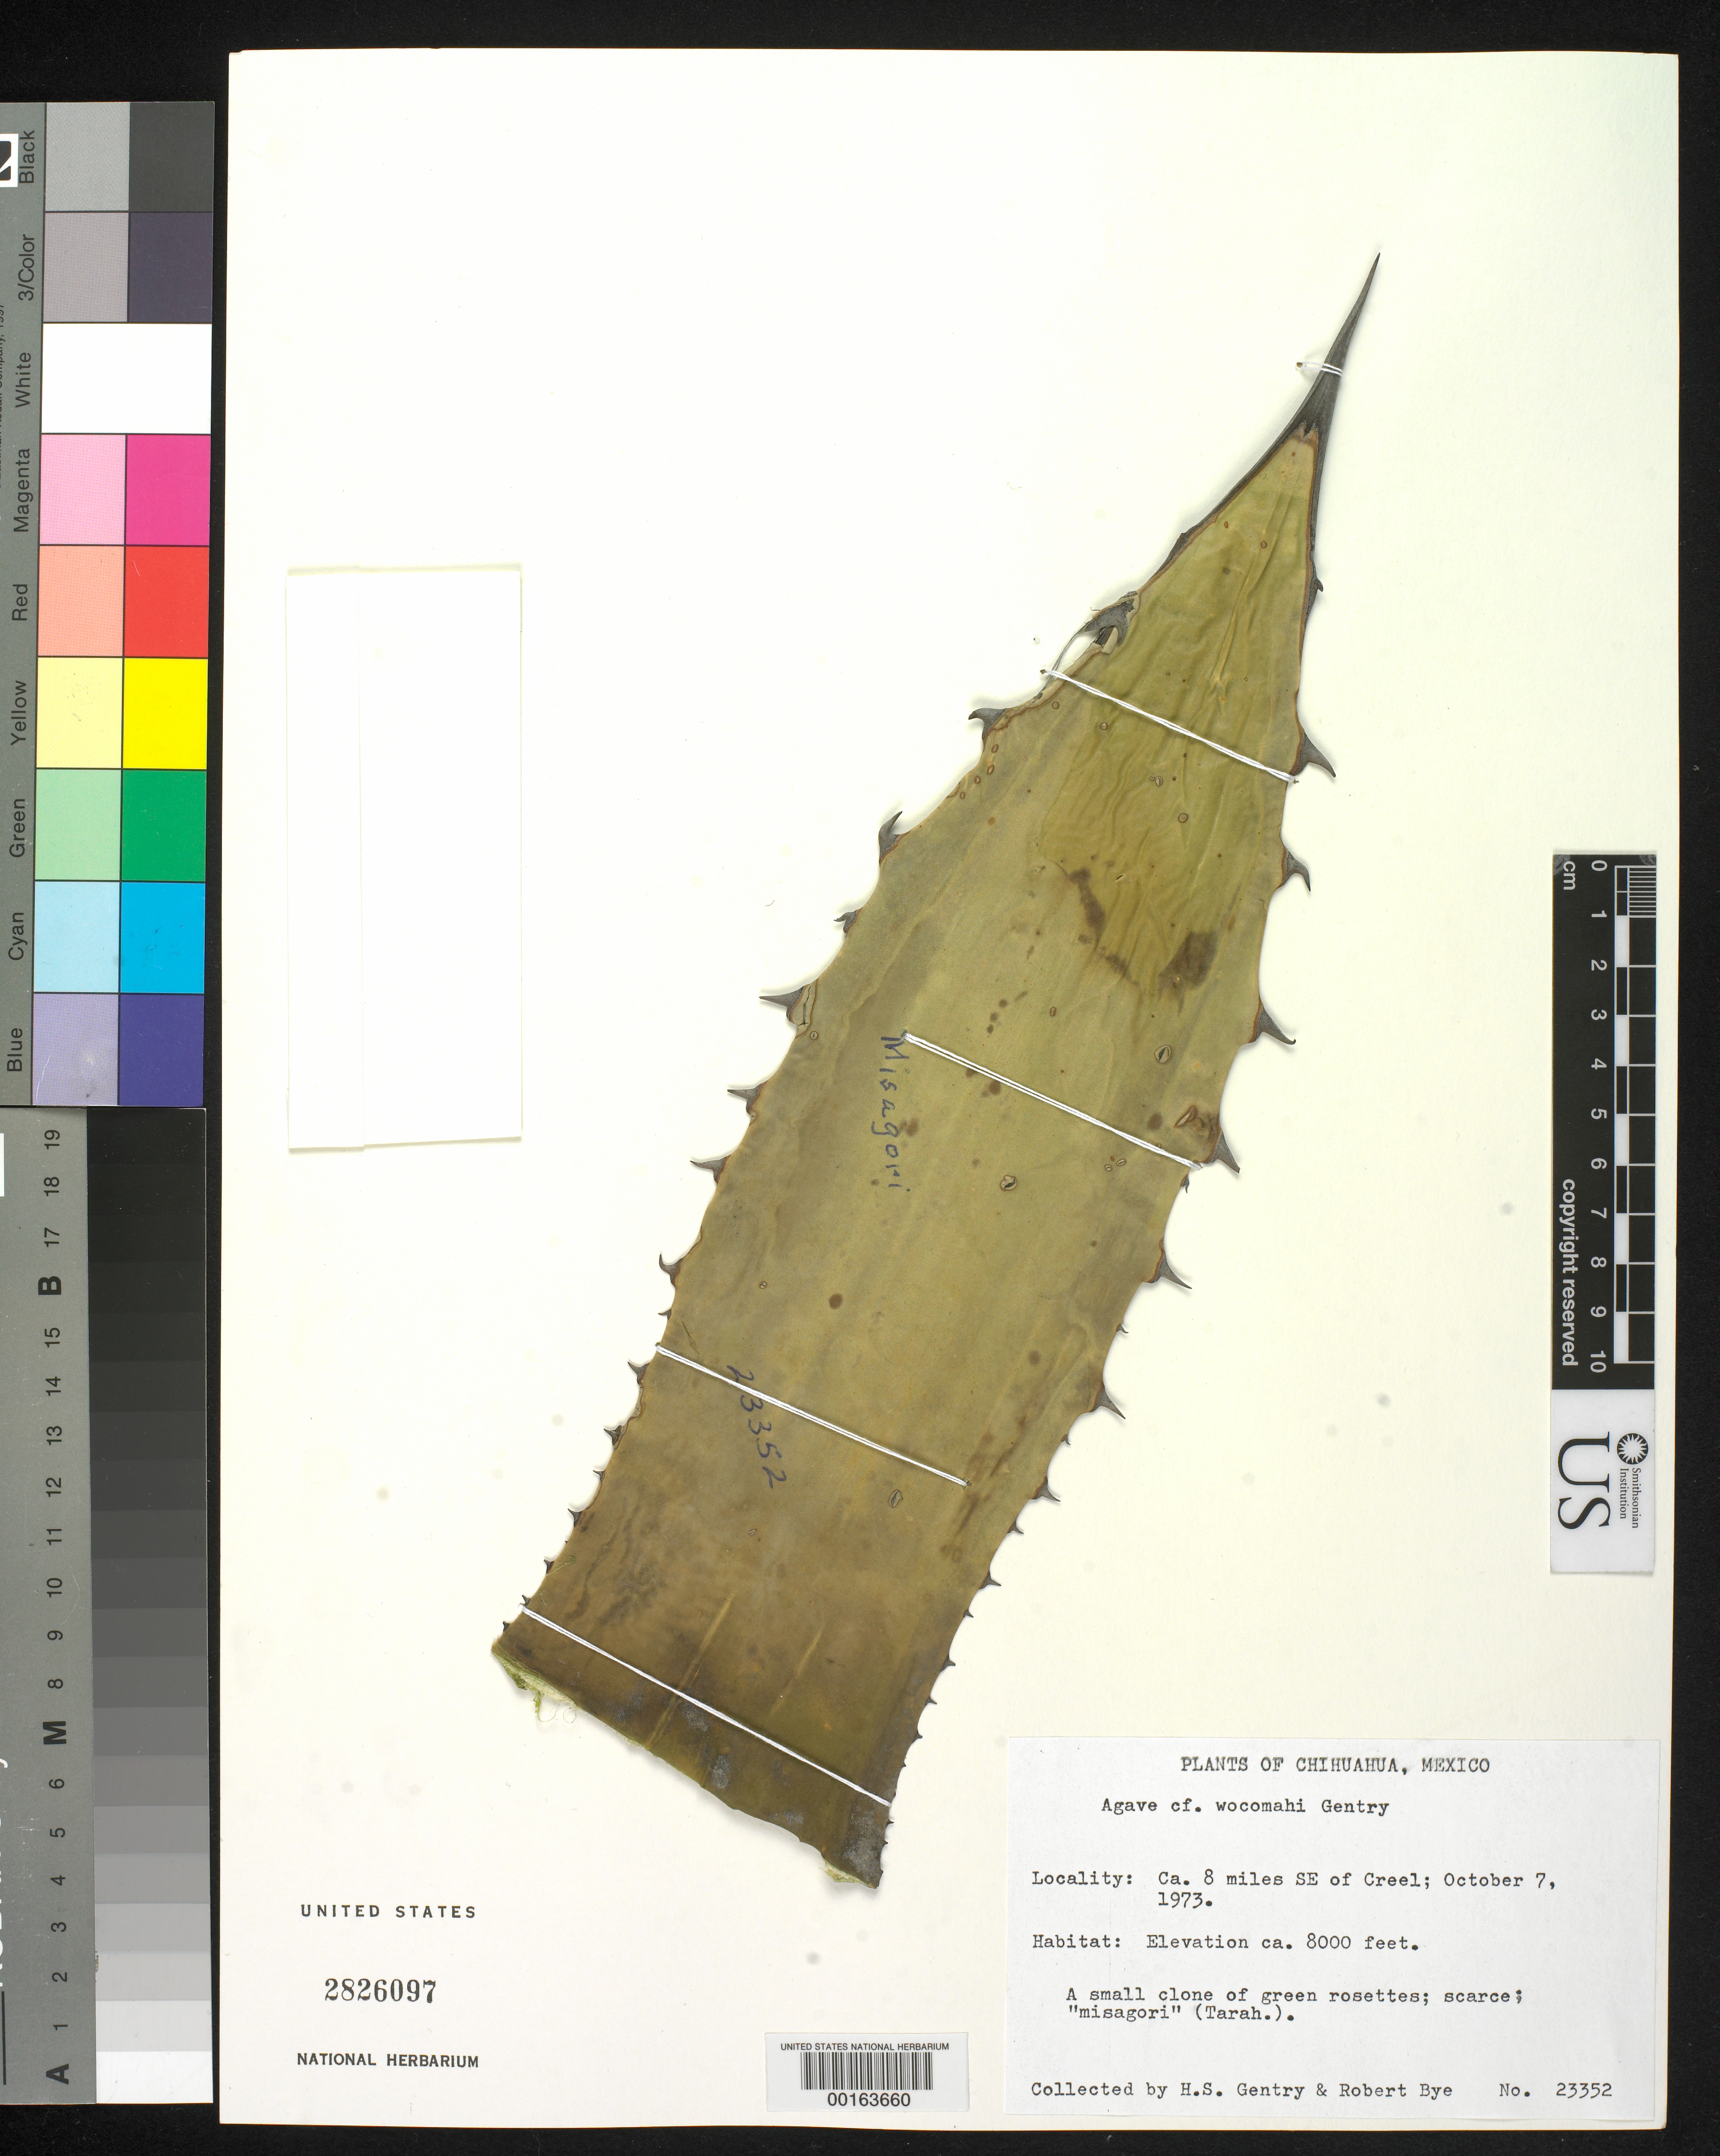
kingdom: Plantae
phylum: Tracheophyta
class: Liliopsida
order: Asparagales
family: Asparagaceae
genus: Agave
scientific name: Agave wocomahi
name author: Gentry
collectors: H. S. Gentry & R. A. Bye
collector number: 23352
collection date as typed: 07 Oct 1973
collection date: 1973-10-07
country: Mexico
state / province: Chihuahua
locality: Ca 8 mi SE of Creel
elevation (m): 2438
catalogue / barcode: US 2826097